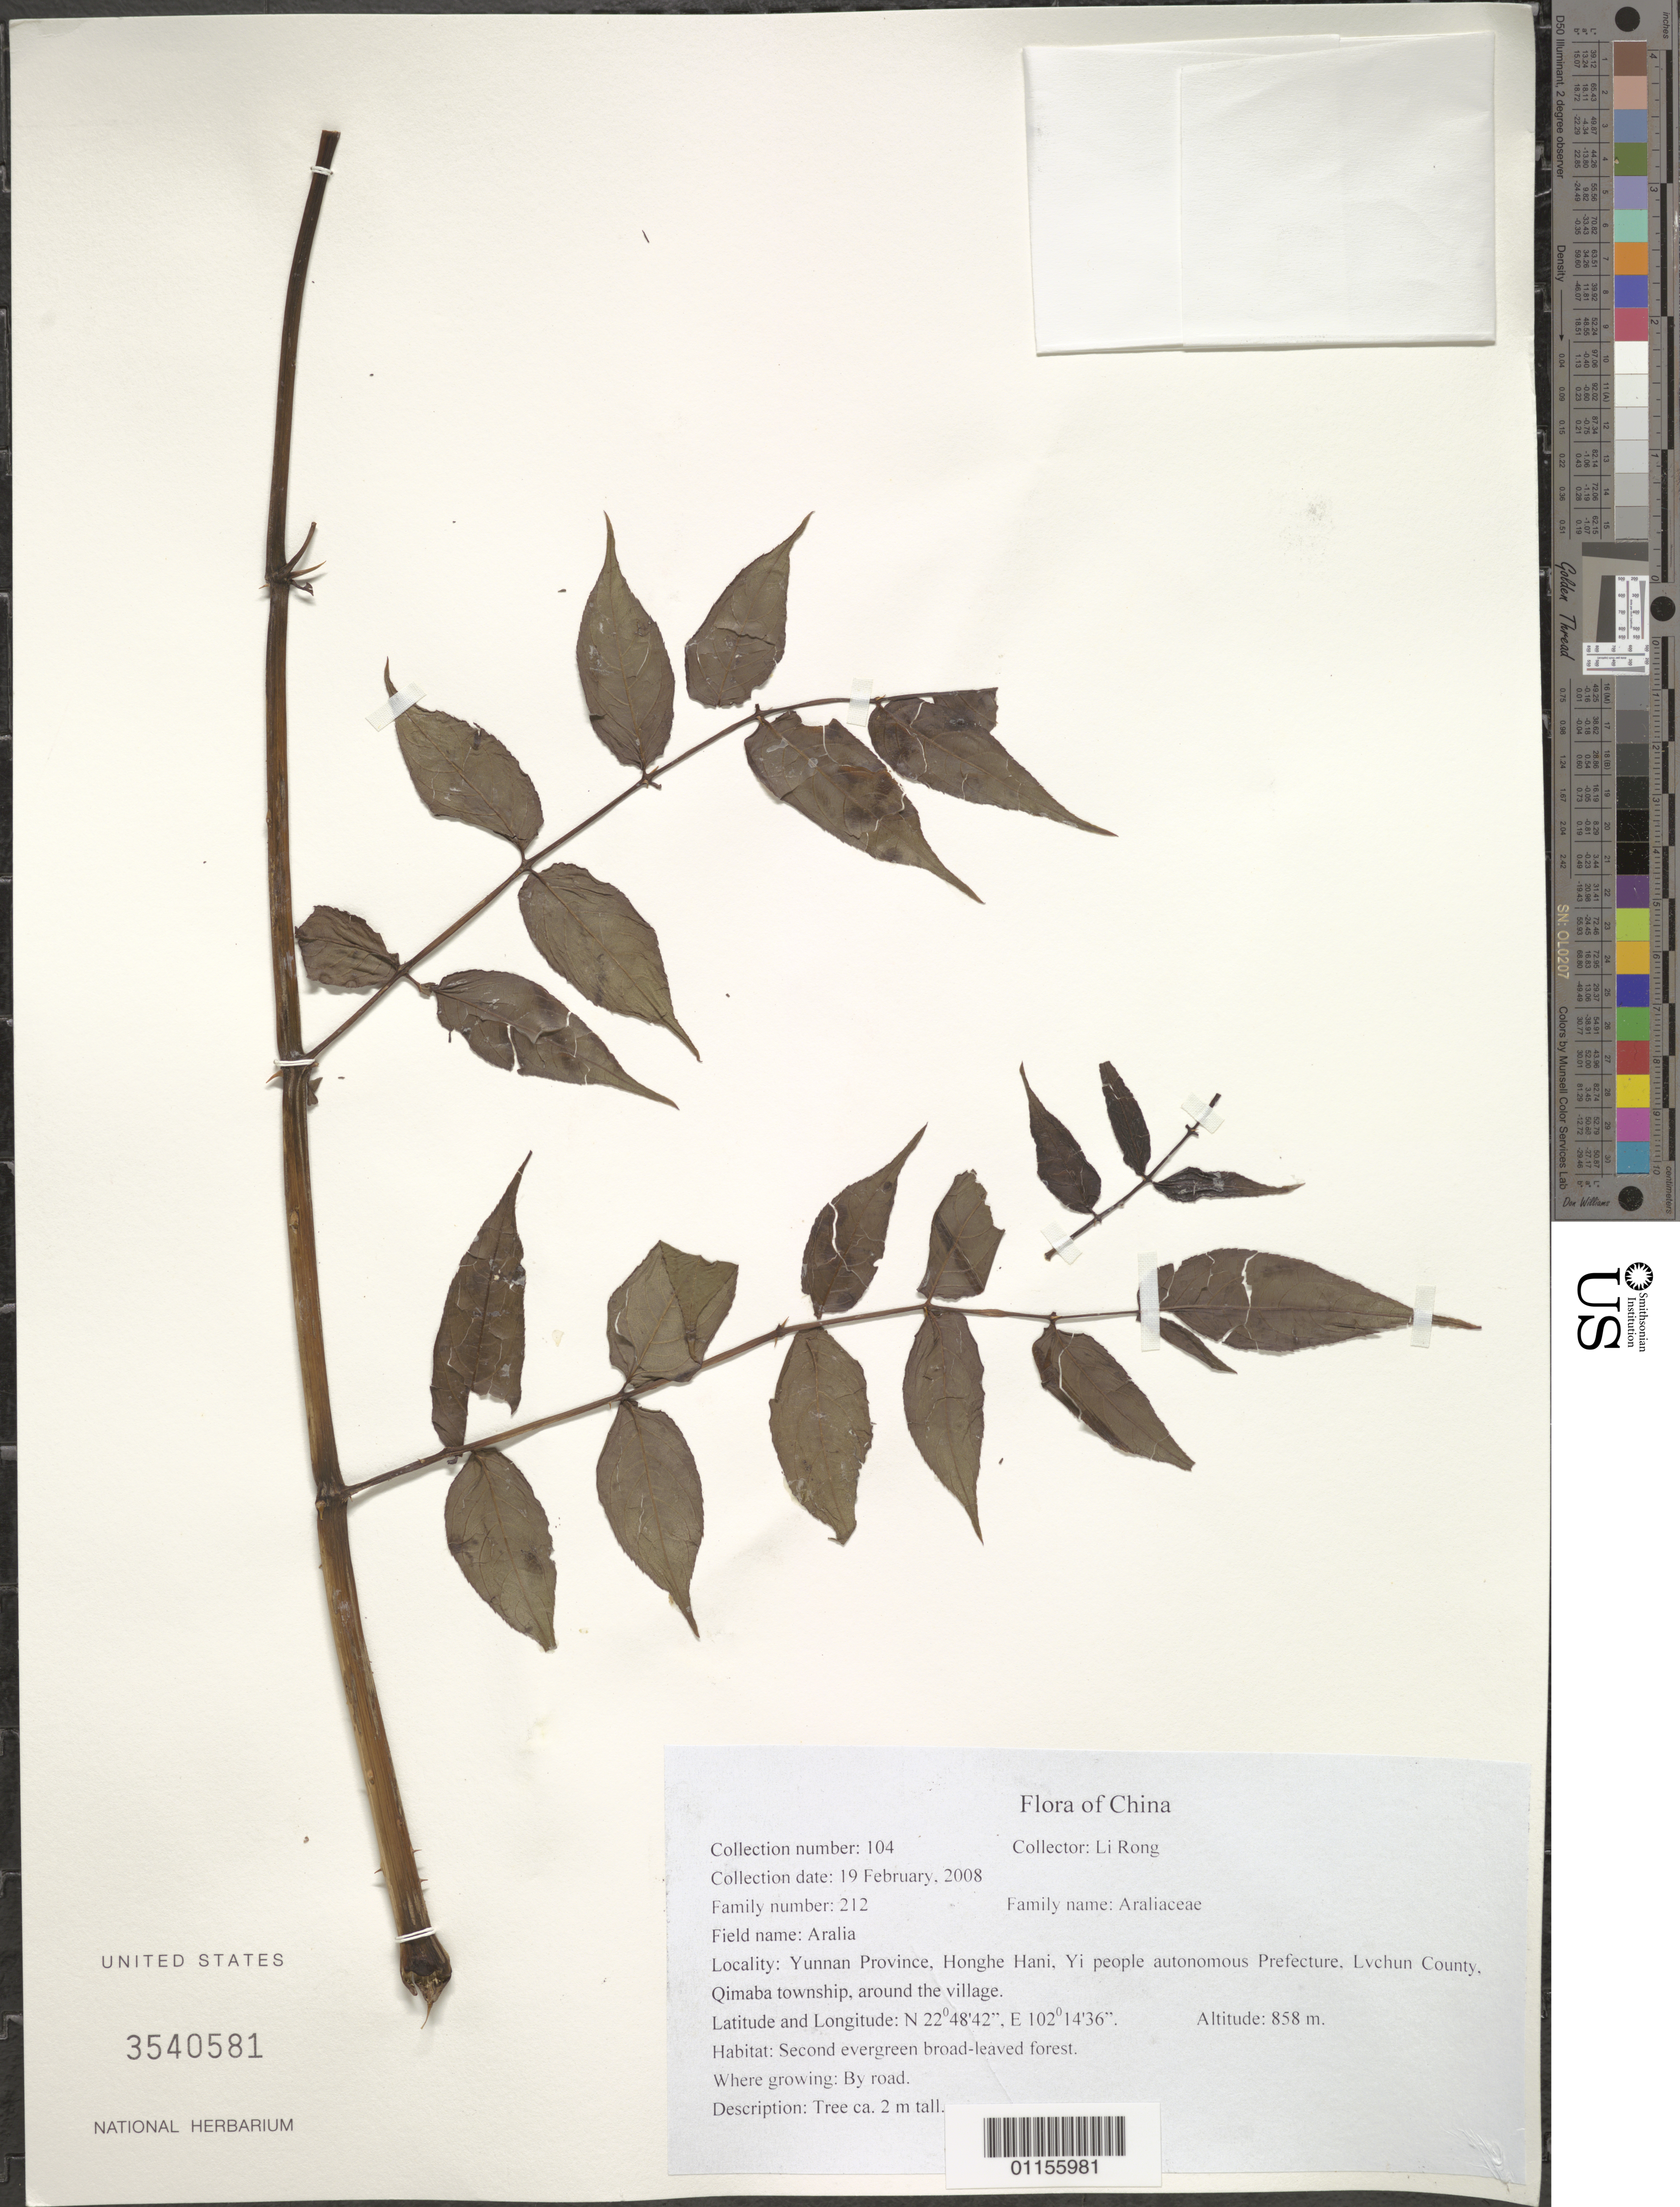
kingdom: Plantae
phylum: Tracheophyta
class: Magnoliopsida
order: Apiales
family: Araliaceae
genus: Aralia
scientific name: Aralia sp.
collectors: R. Li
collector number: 104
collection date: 2008-02-19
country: China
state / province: Yunnan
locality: Honghe Hani, Yi people autonomous Prefecture. Lvchun County. Qimaba township, around the village.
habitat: Tree, growing in the second evergreen broad-leaved forest. By road.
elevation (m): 858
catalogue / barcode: US 3540581